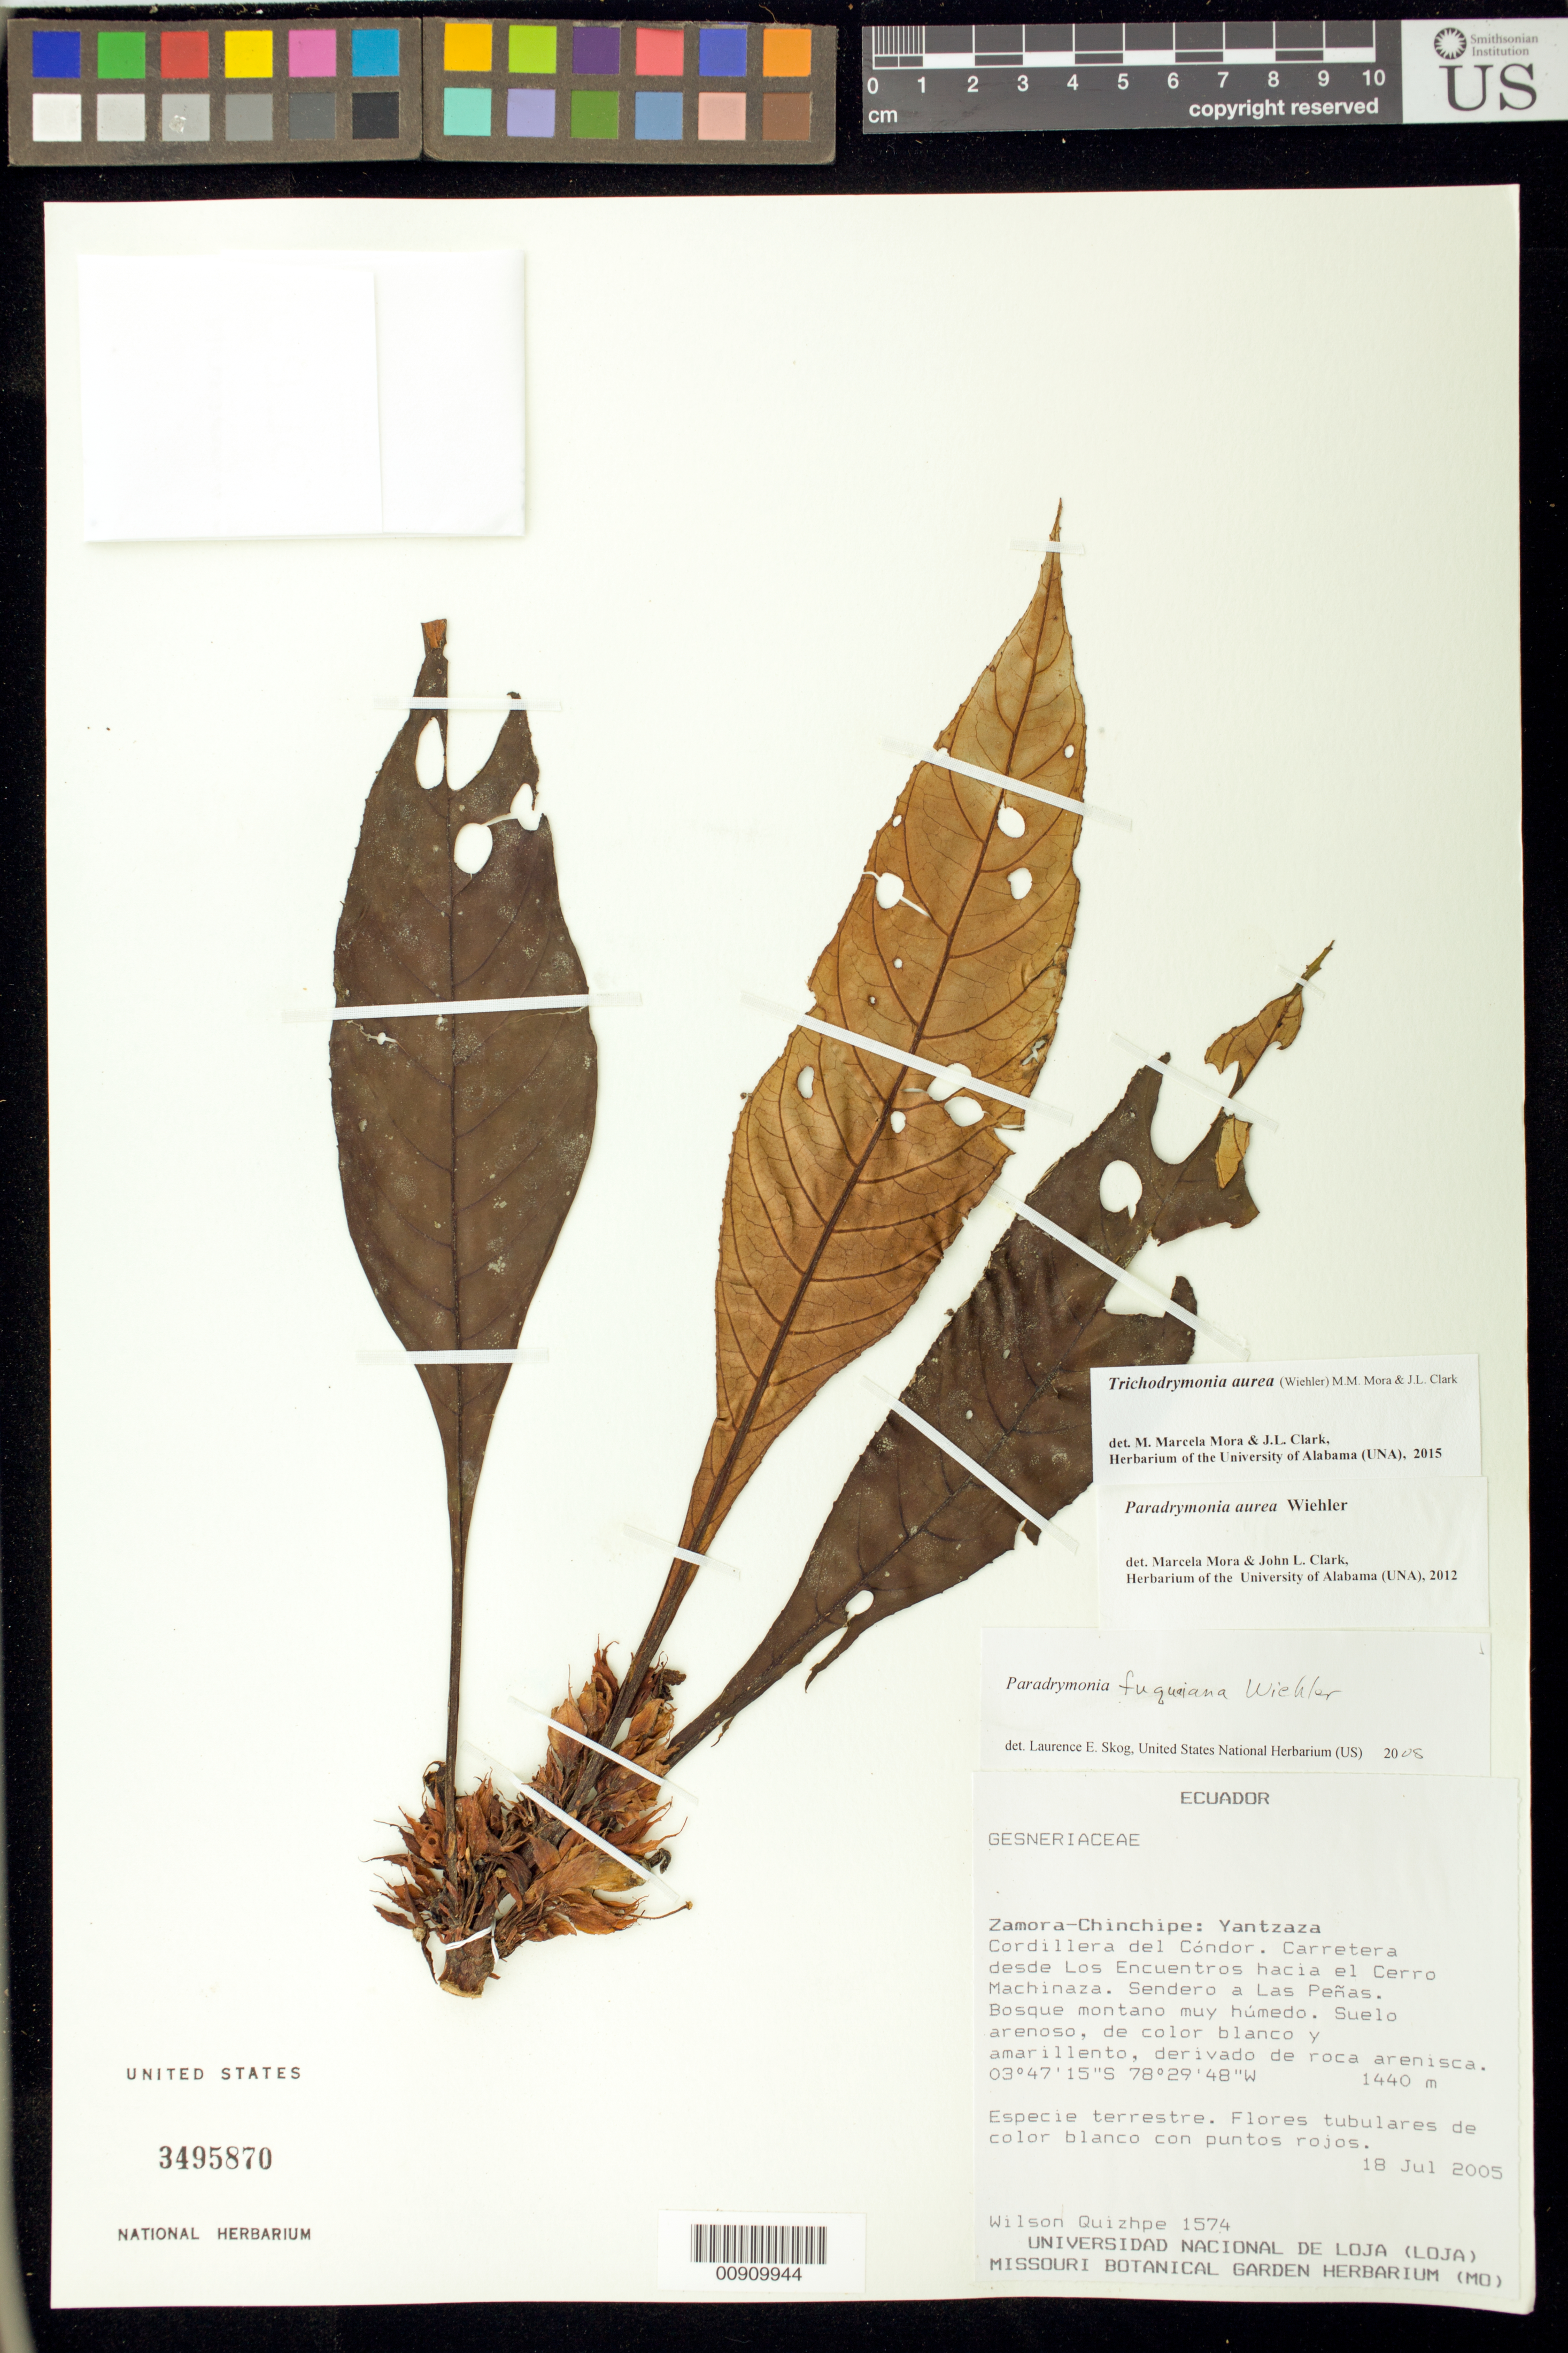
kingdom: Plantae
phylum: Tracheophyta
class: Magnoliopsida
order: Lamiales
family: Gesneriaceae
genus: Trichodrymonia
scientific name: Trichodrymonia aurea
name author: (Wiehler) M.M. Mora & J.L. Clark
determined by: Mora, M. M.; Clark, J. L.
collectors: W. Quizhpe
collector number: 1574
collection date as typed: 18 Jul 2005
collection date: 2005-07-18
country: Ecuador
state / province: Zamora-Chinchipe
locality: Zamora-Chinchipe: Yantzaza. Cordillera del Cóndor. Carretera desde Los Encuentros hacia el Cerro Machinaza. Sendero a Las Peñas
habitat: Bosque montano muy húmedo. Suelo arenoso, de color blanco y amarillento, derivado de roca arenisca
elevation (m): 1440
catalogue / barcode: US 3495870